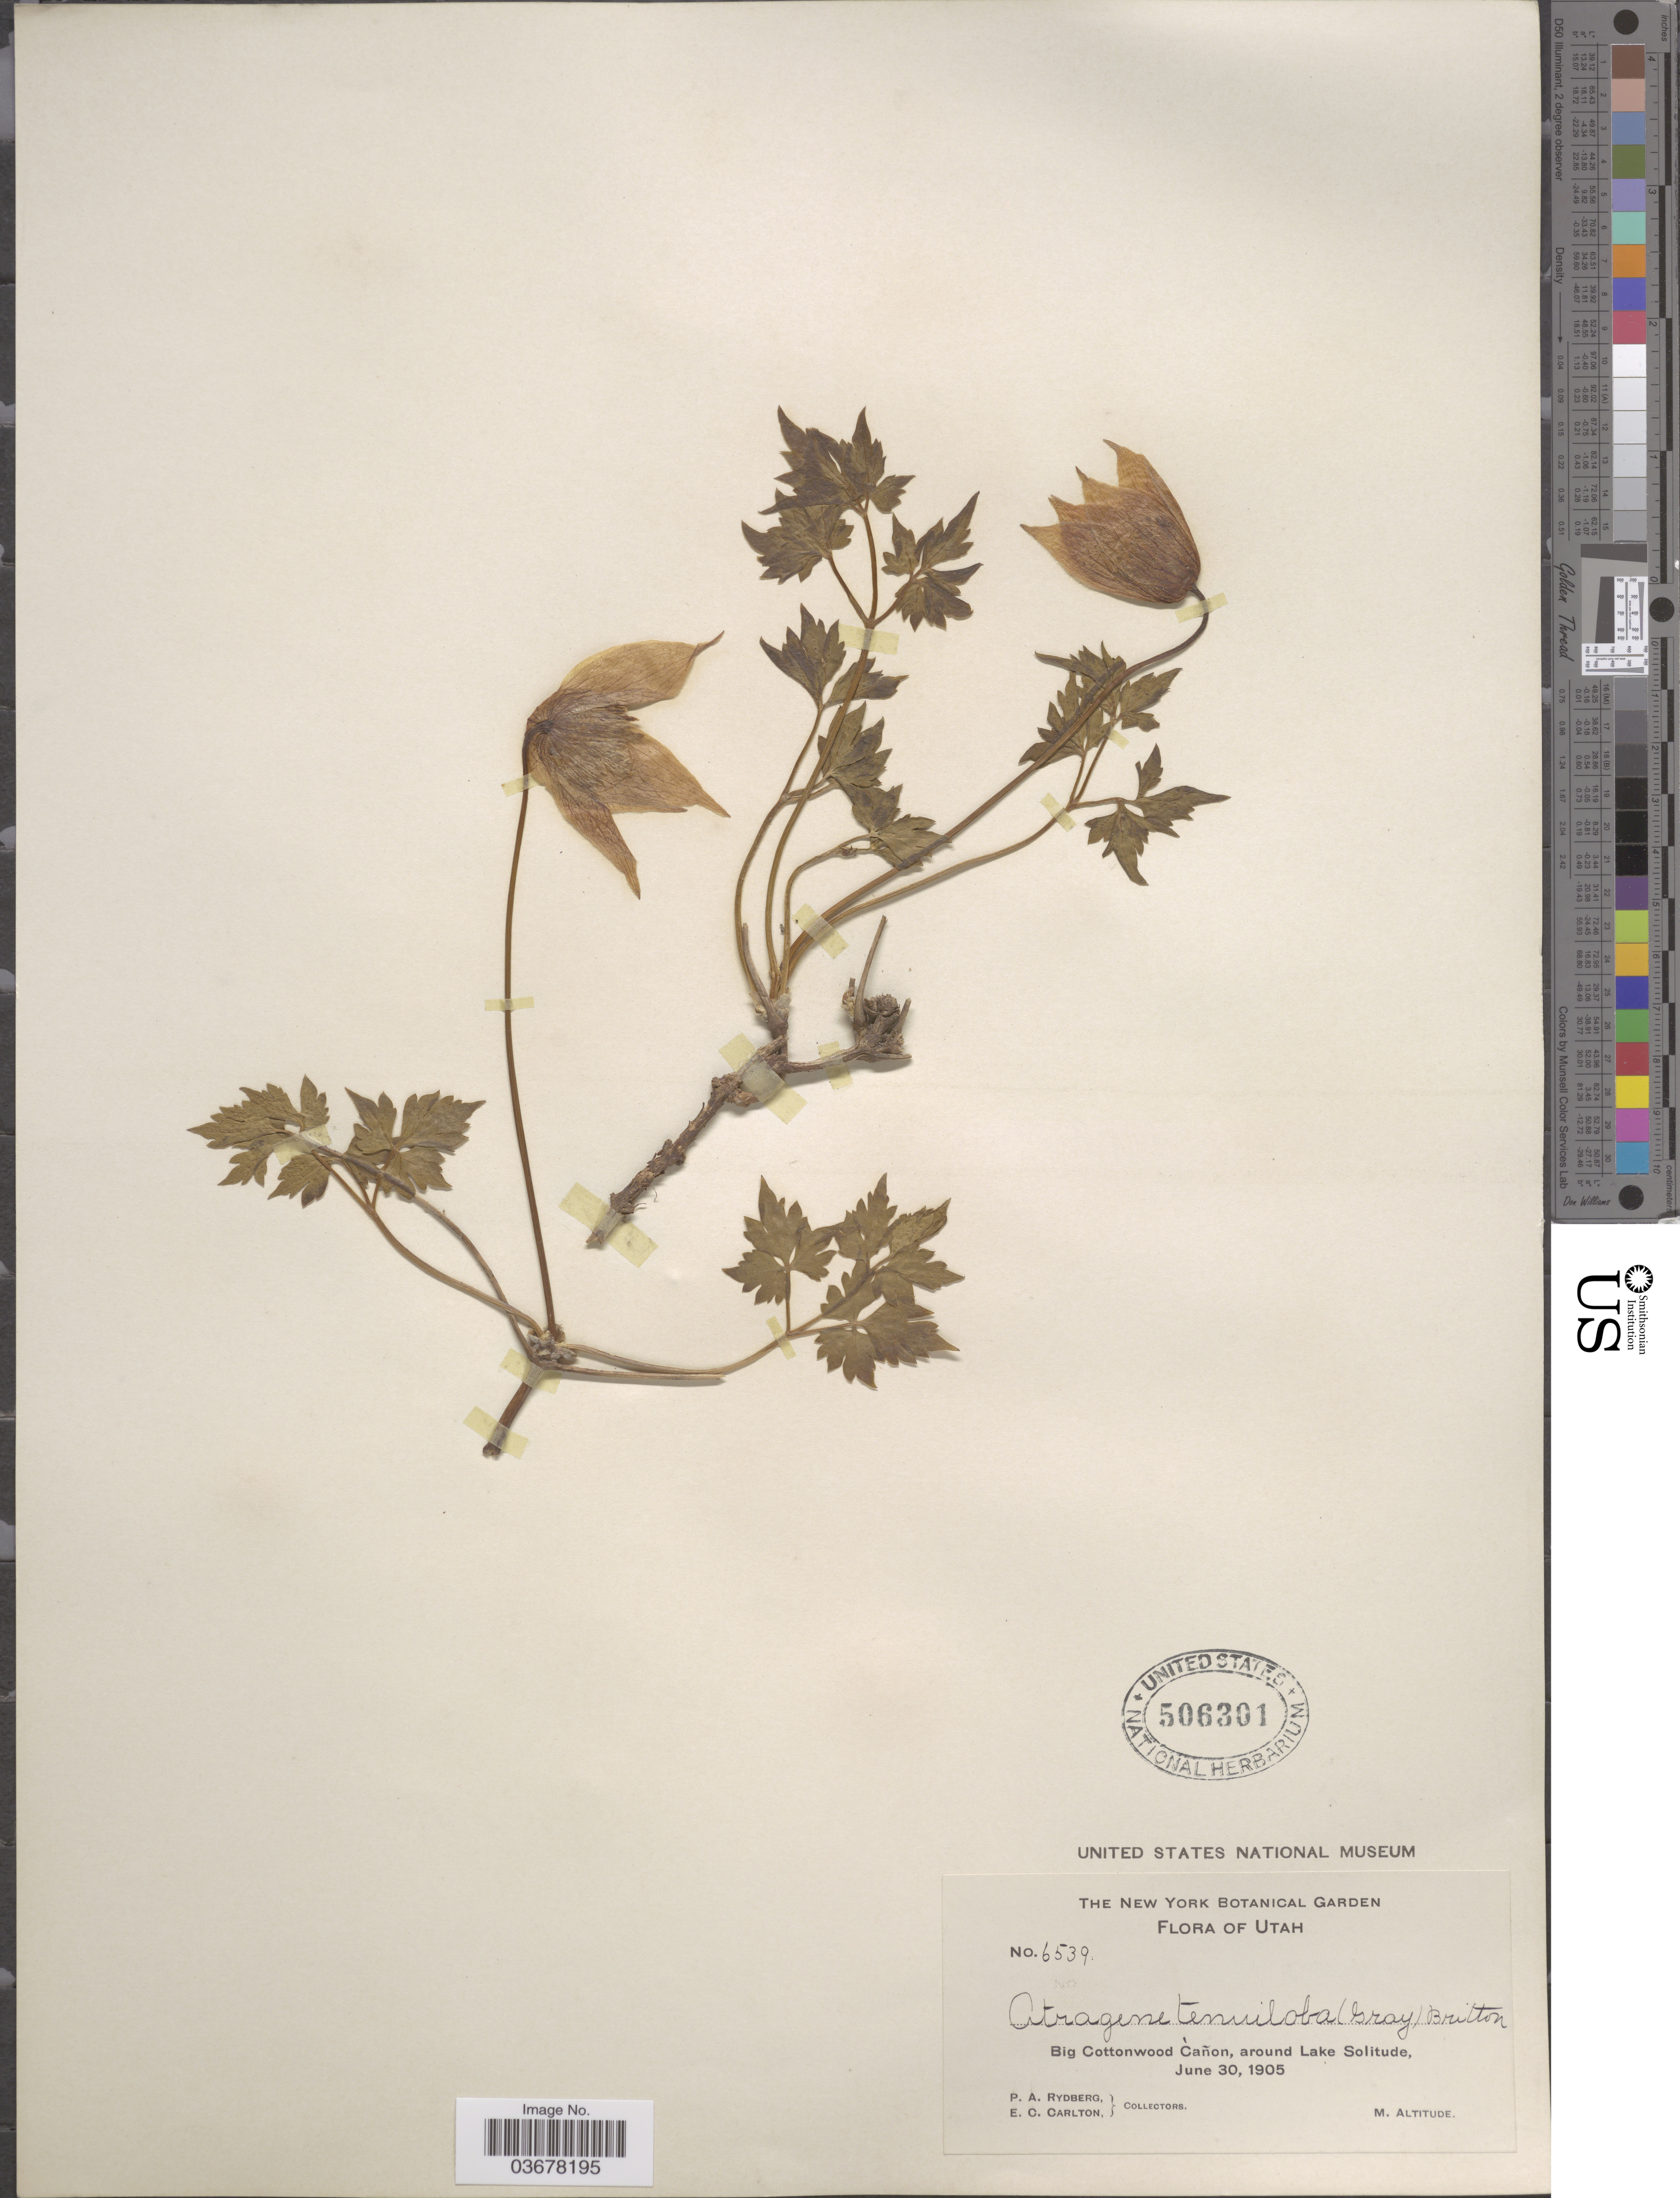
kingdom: Plantae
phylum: Tracheophyta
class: Magnoliopsida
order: Ranunculales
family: Ranunculaceae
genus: Clematis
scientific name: Clematis columbiana var. tenuiloba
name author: (A. Gray) J.S. Pringle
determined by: Strong, M. T., (US), Smithsonian Institution - National Museum of Natural History (UNITED STATES)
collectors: P. A. Rydberg & E. Carlton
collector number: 6539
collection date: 1905-06-30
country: United States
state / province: Utah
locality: Big Cottonwood Cañon, around Lake Solitude.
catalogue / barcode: US 506301